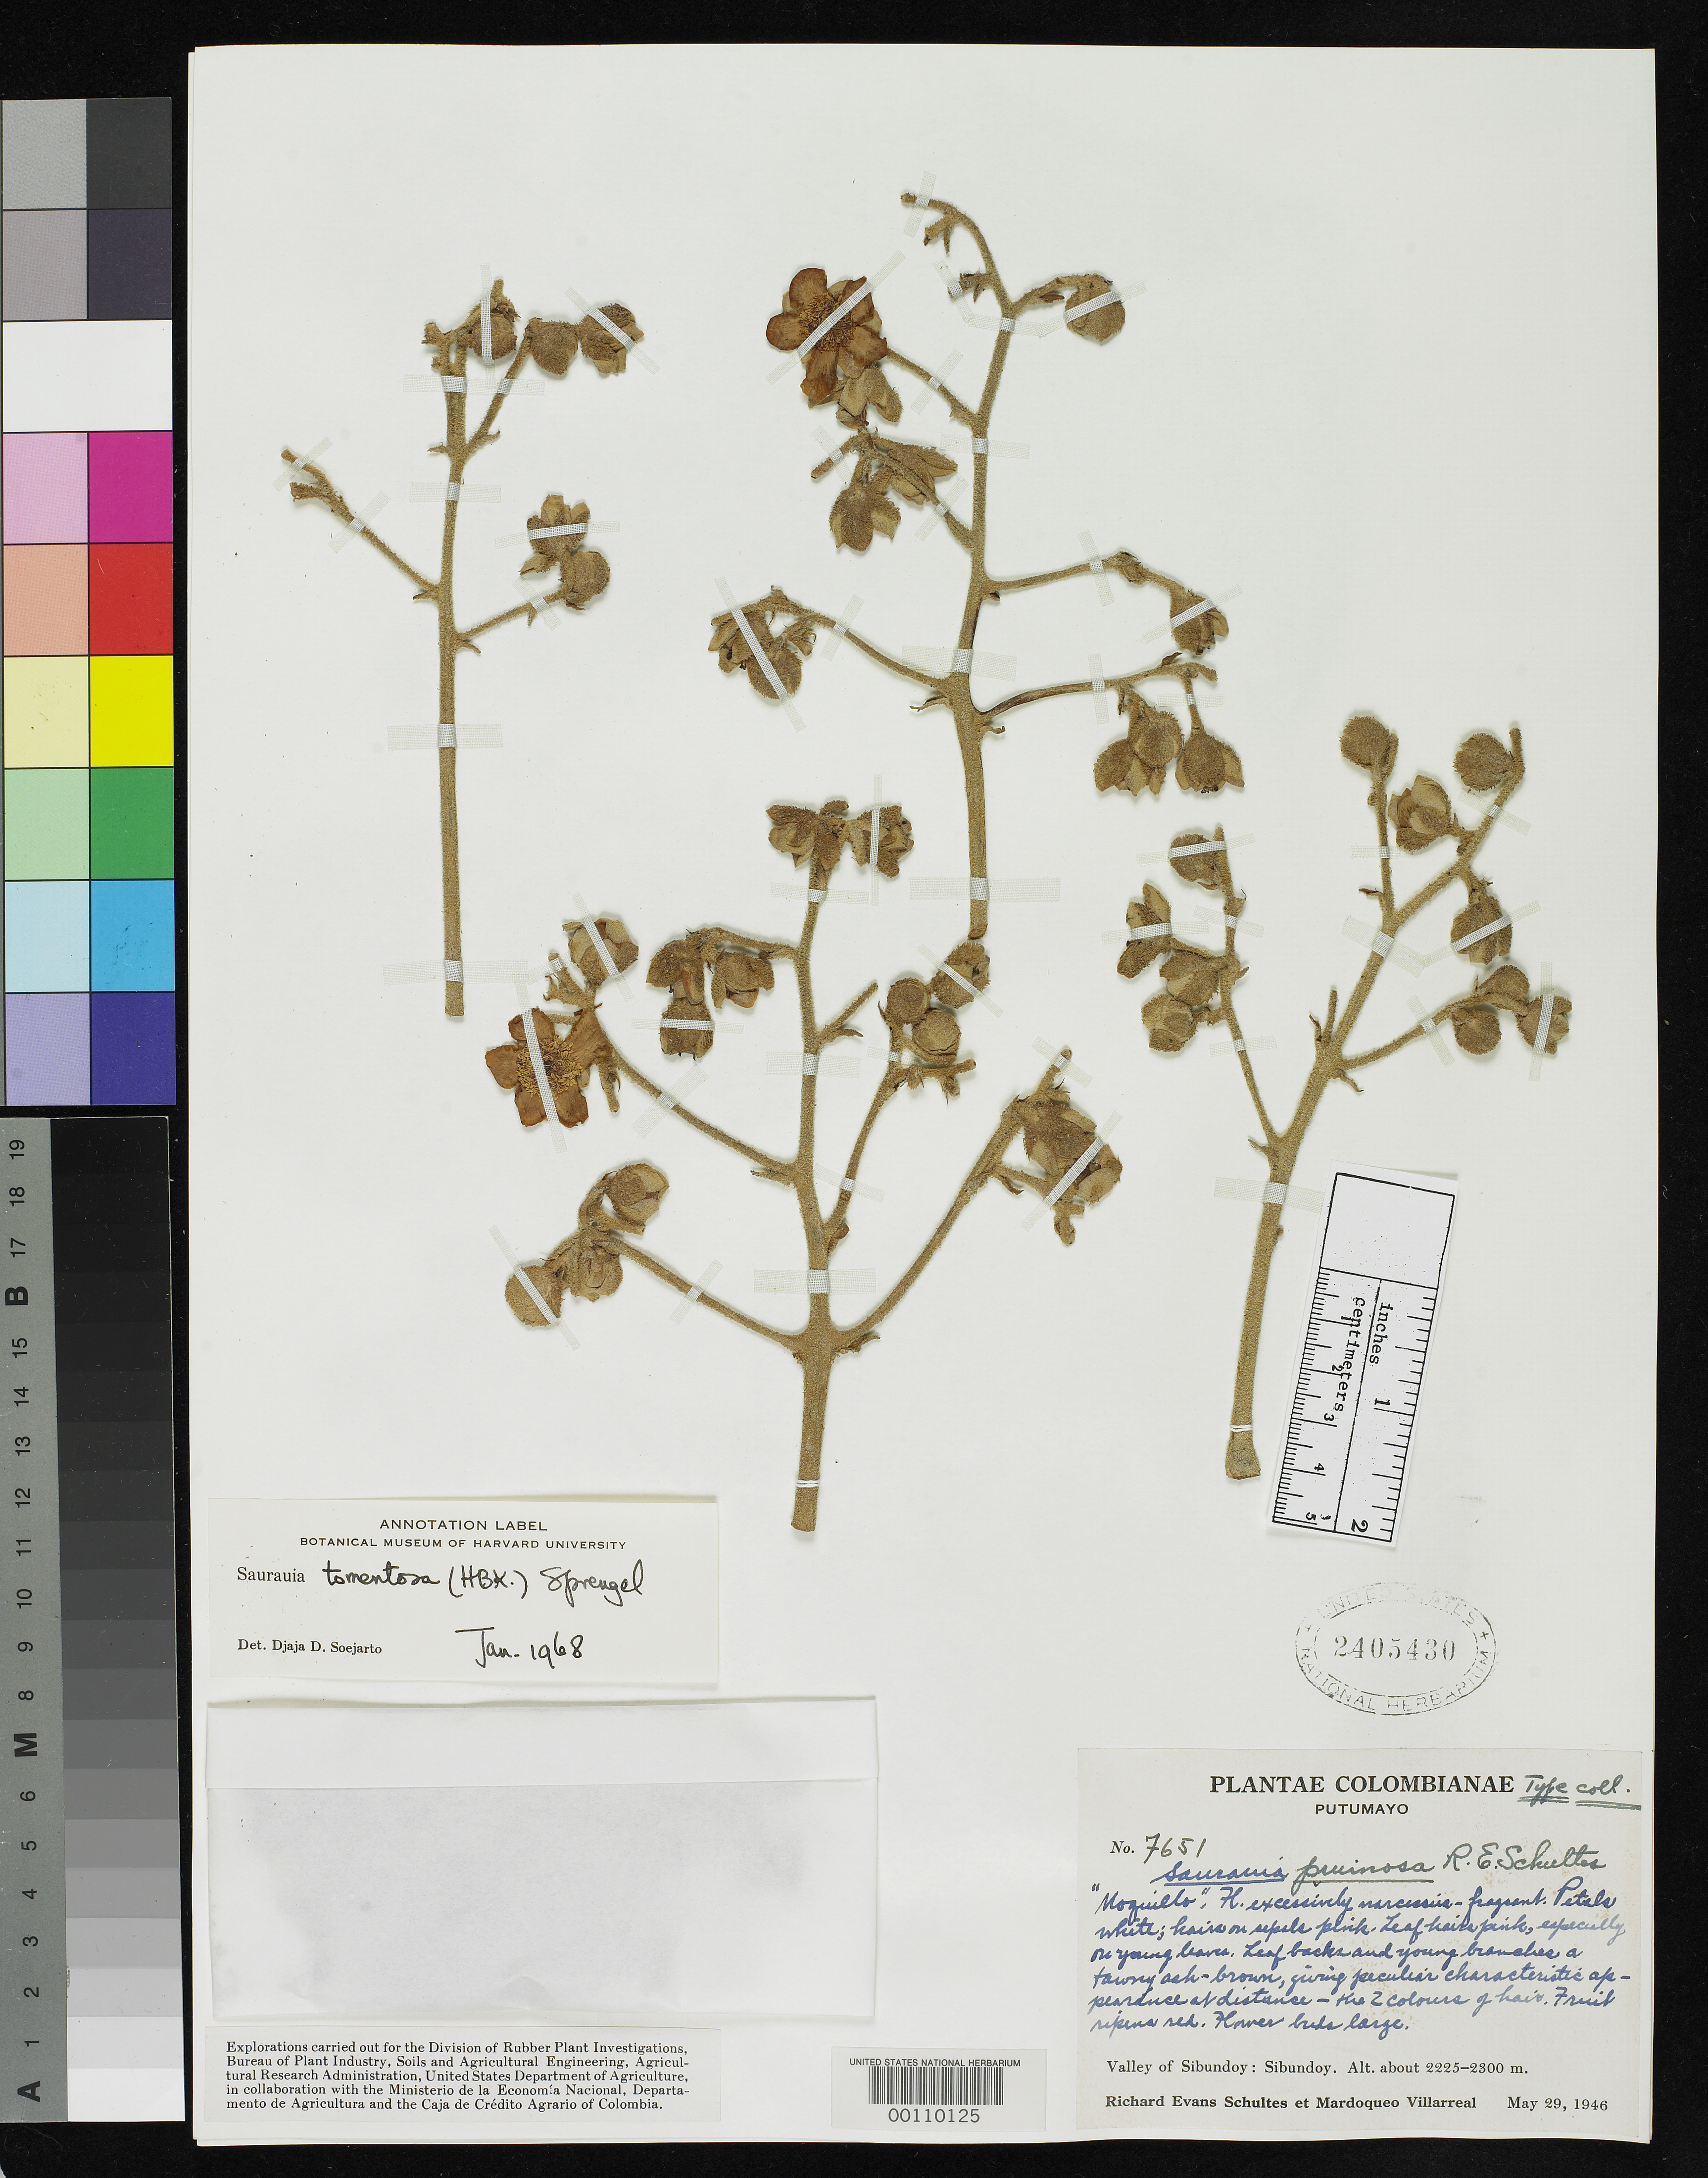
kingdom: Plantae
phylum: Tracheophyta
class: Magnoliopsida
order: Ericales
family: Actinidiaceae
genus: Saurauia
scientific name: Saurauia pruinosa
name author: R.E. Schult.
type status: Isotype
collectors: R. E. Schultes & M. Villareal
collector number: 7651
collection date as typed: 29 May 1946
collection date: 1946-05-29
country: Colombia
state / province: Putumayo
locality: Sibundoy.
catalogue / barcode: US 2405430